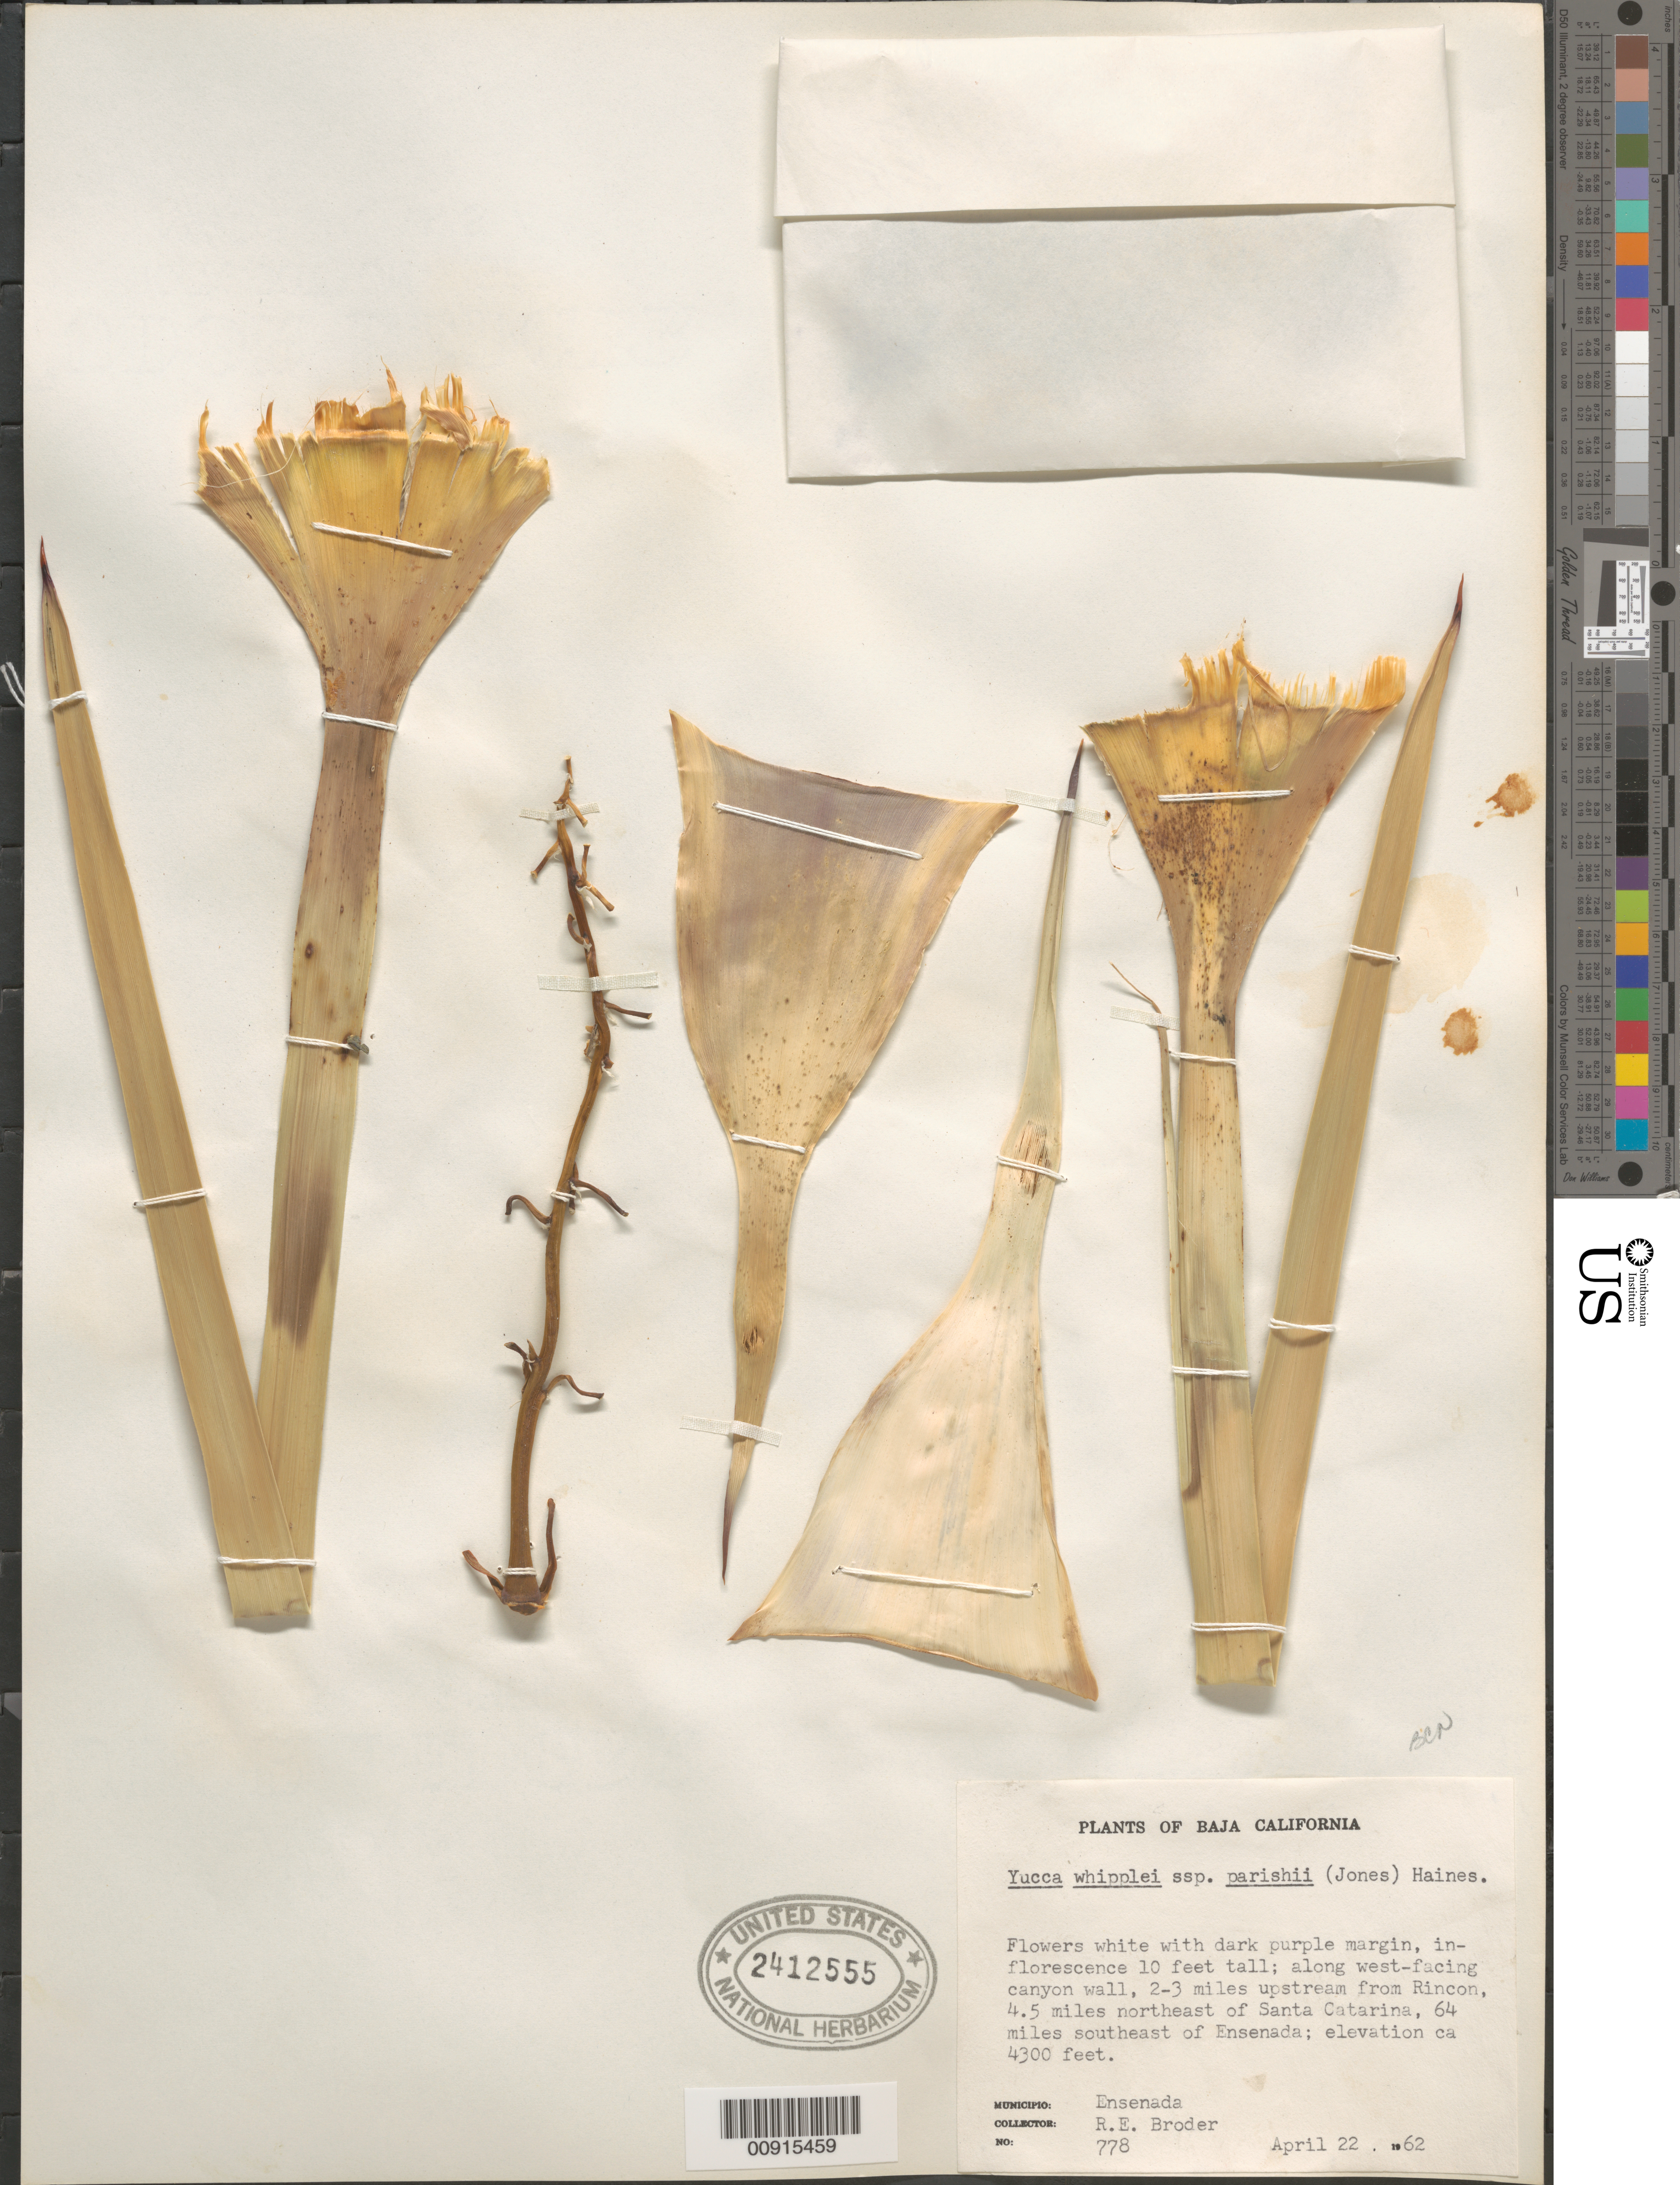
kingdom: Plantae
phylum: Tracheophyta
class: Liliopsida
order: Asparagales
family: Asparagaceae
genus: Yucca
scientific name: Yucca whipplei subsp. parishii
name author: M.E. Jones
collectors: R. Broder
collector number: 778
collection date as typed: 22 Apr 1962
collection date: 1962-04-22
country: Mexico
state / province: Baja California Norte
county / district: Ensenada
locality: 2-3 miles upstream from Rincon, 4.5 miles northeast of Santa Catarina, 64 miles southeast of Ensenada, Municipio Ensenada, Baja California.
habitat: Along west-facing canyon wall.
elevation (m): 1311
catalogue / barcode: US 2412555